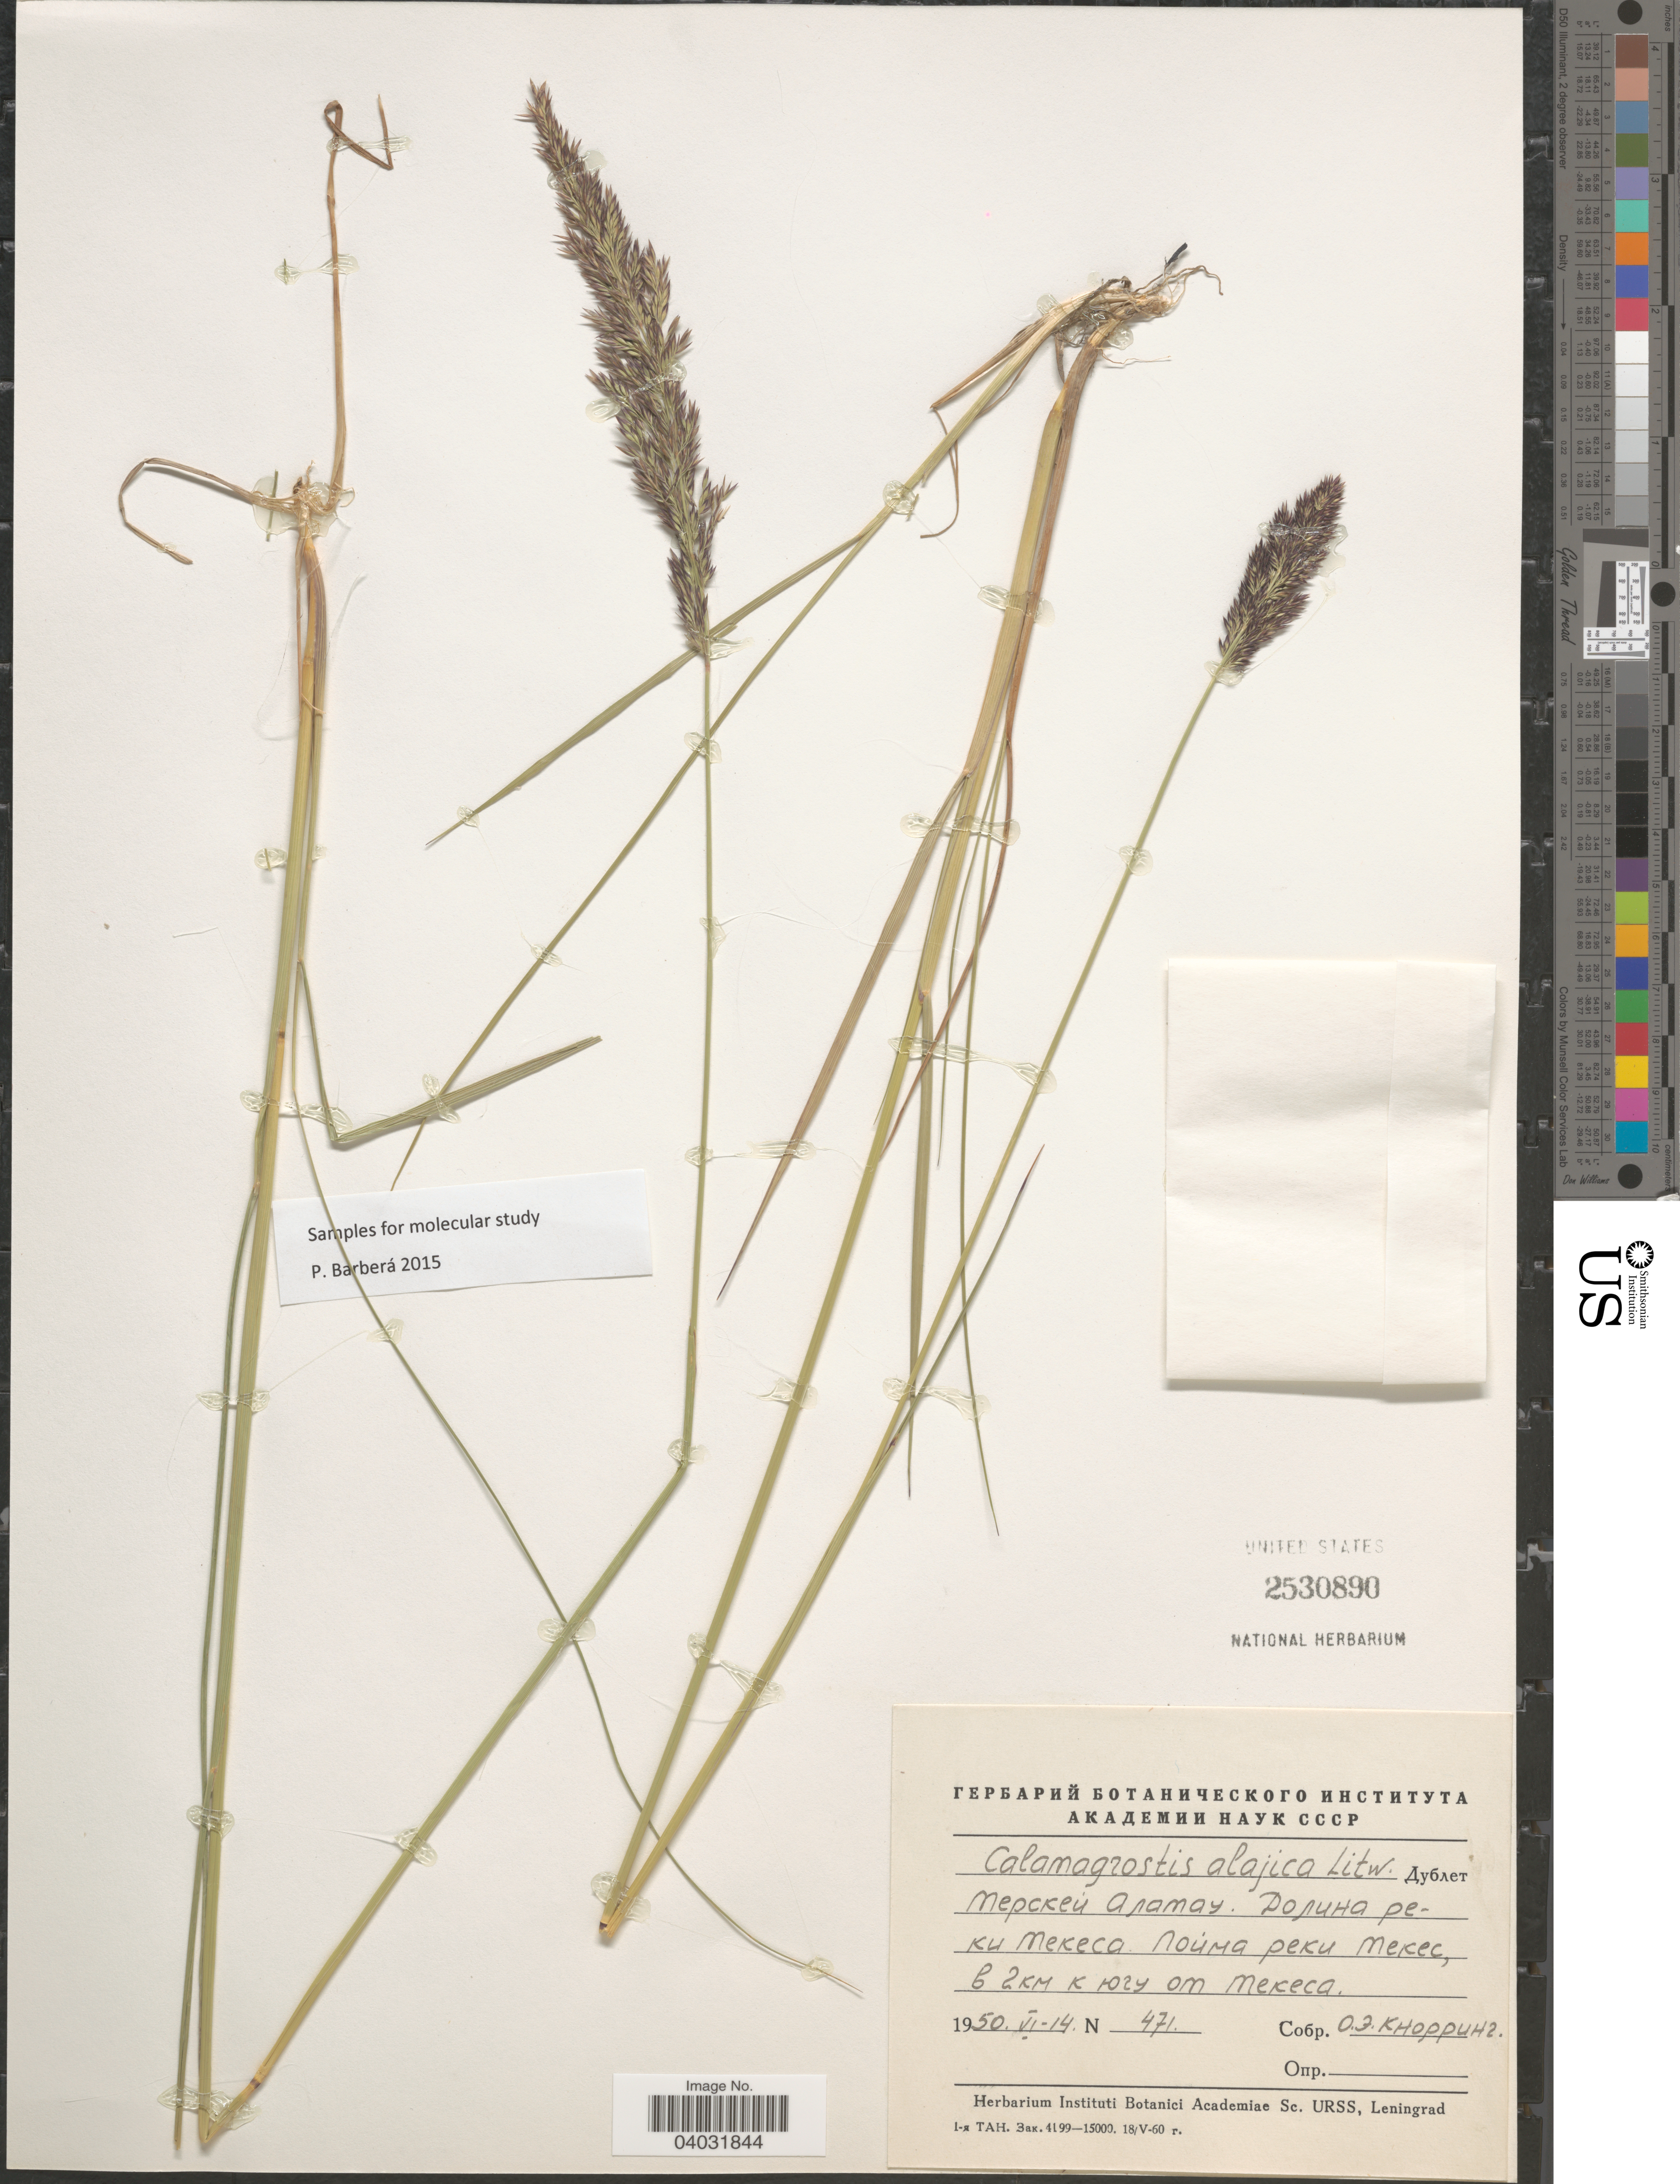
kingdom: Plantae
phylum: Tracheophyta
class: Liliopsida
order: Poales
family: Poaceae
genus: Calamagrostis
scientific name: Calamagrostis alajica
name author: Litv.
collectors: O. Knorring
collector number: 471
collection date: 1950-06-14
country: Kazakhstan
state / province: Almaty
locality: Valley of river Tekes near village Tekes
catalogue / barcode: US 2530890